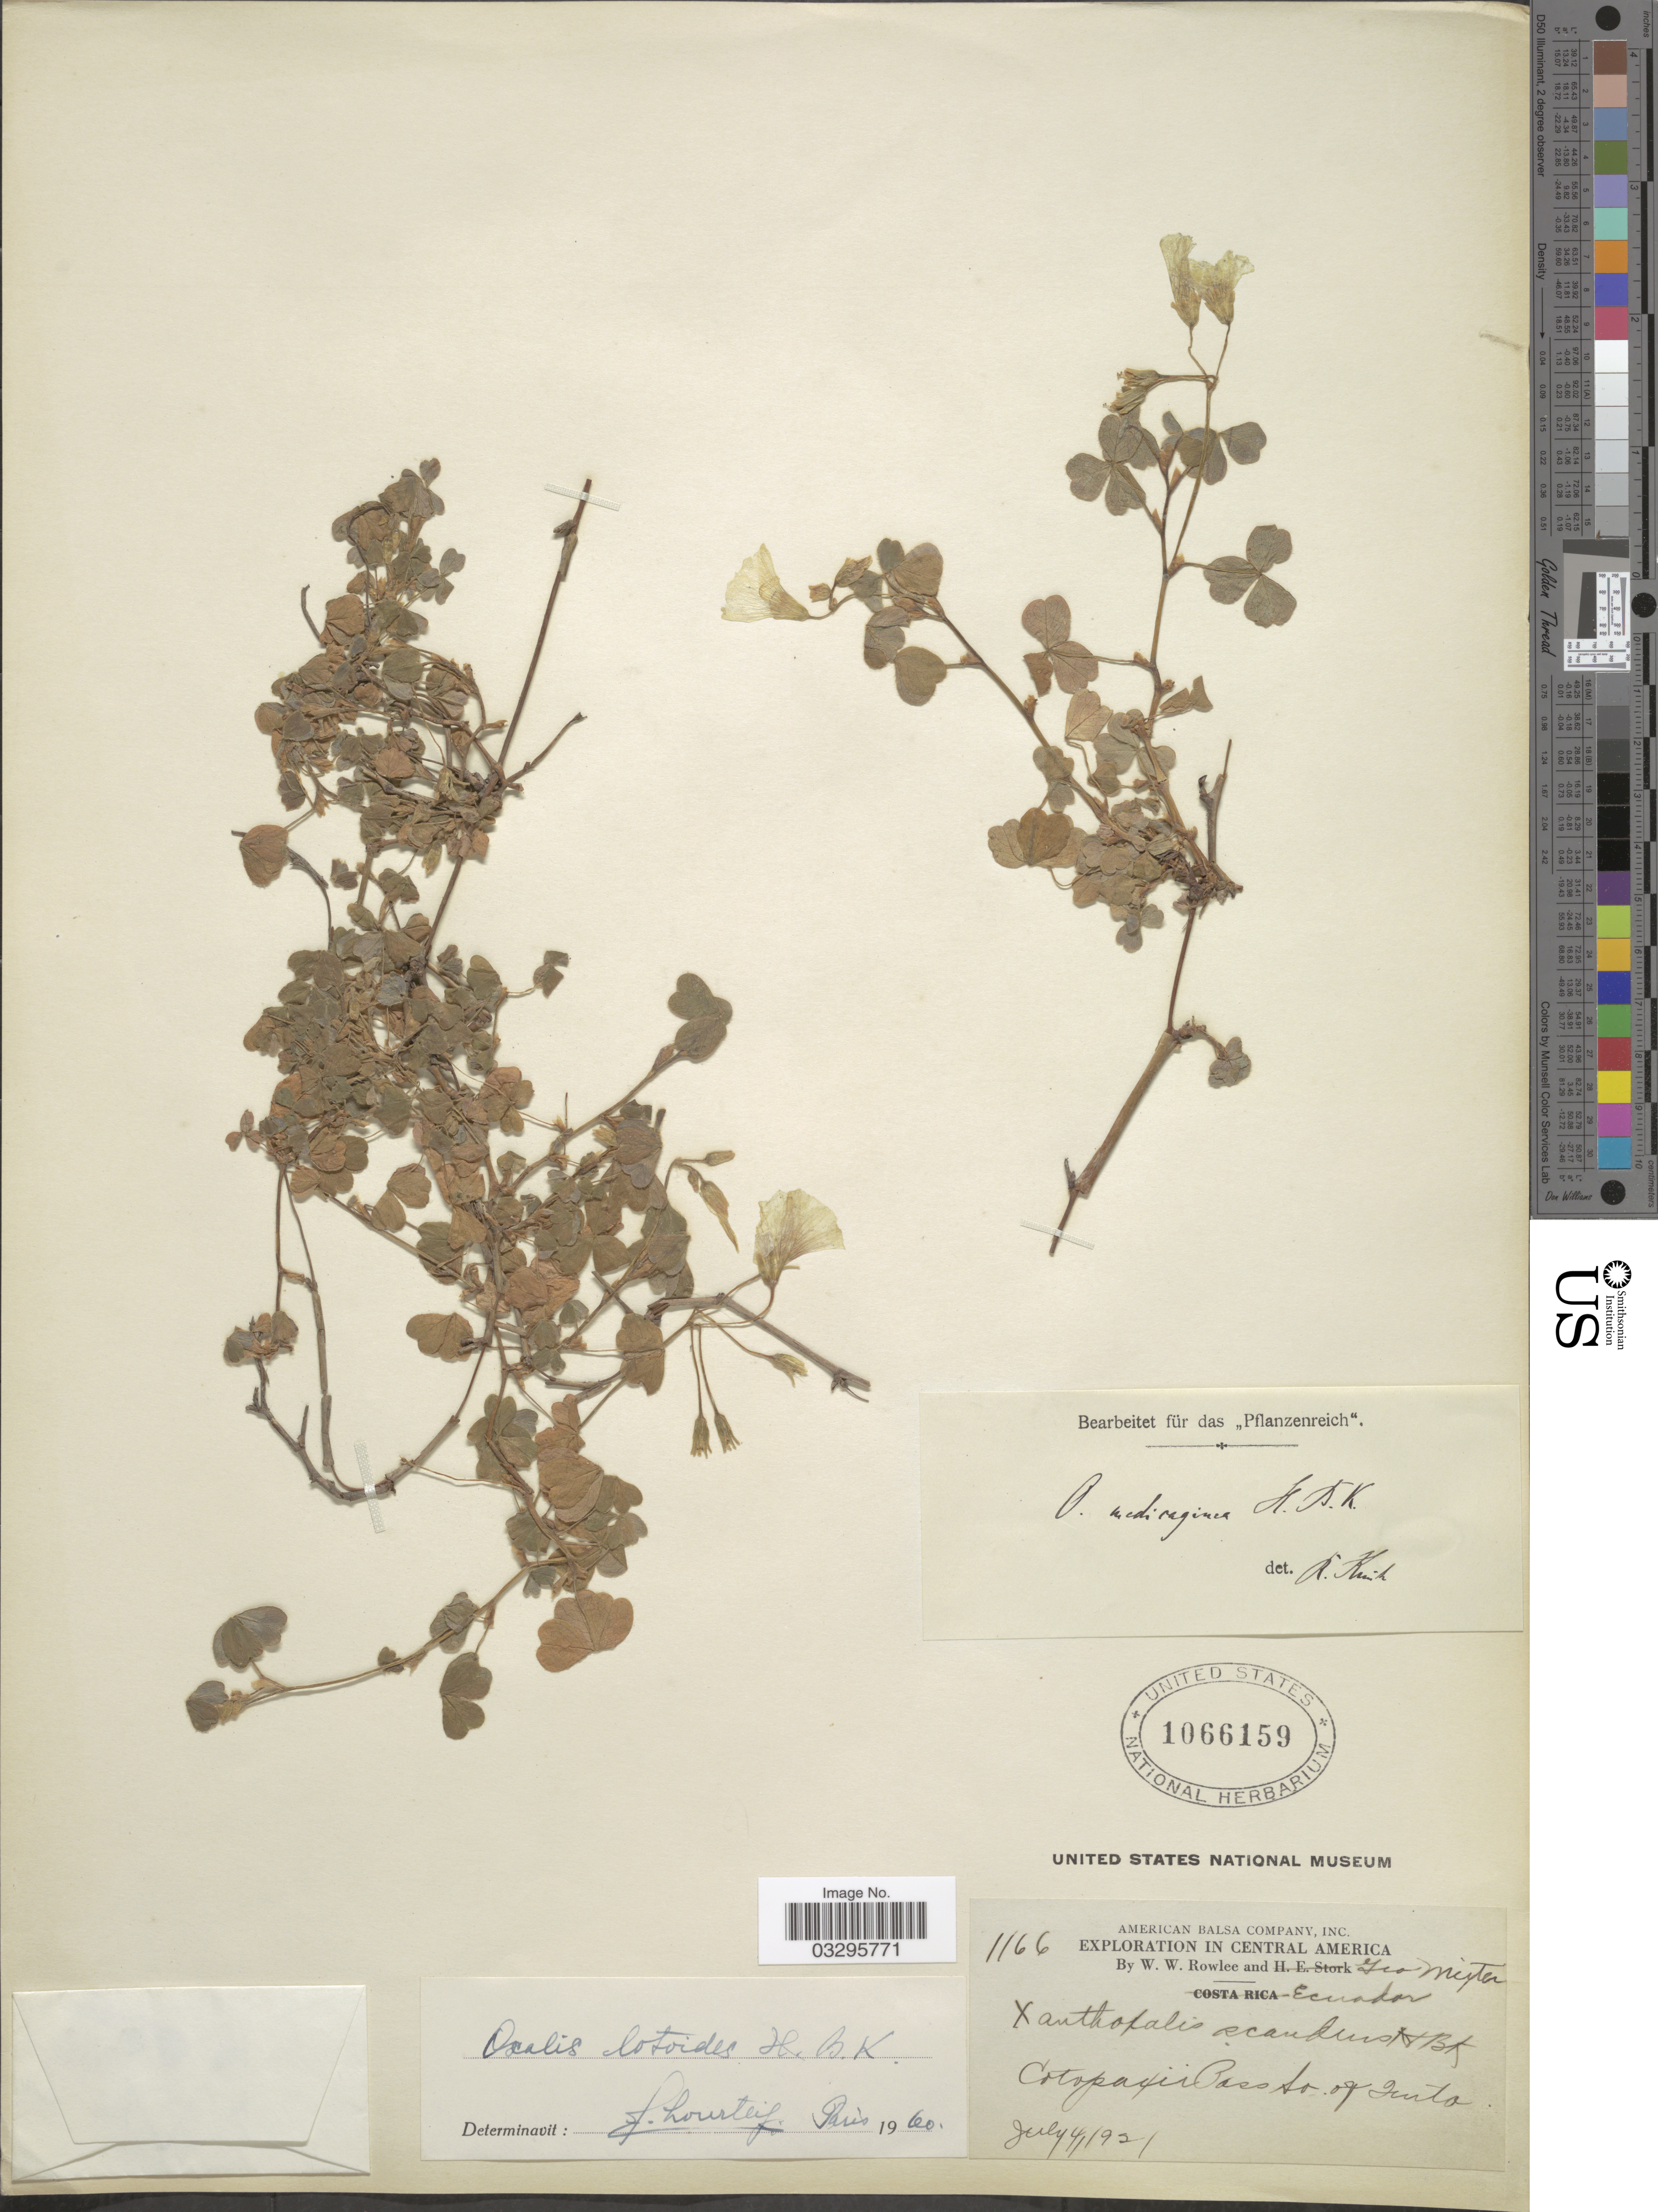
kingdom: Plantae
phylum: Tracheophyta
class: Magnoliopsida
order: Oxalidales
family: Oxalidaceae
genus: Oxalis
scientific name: Oxalis lotoides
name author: Kunth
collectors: W. W. Rowlee & G. Mixter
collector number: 1166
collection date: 1921-07-04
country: Ecuador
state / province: Cotopaxi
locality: Cotopaxi Pass so of Quito.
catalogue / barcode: US 1066159